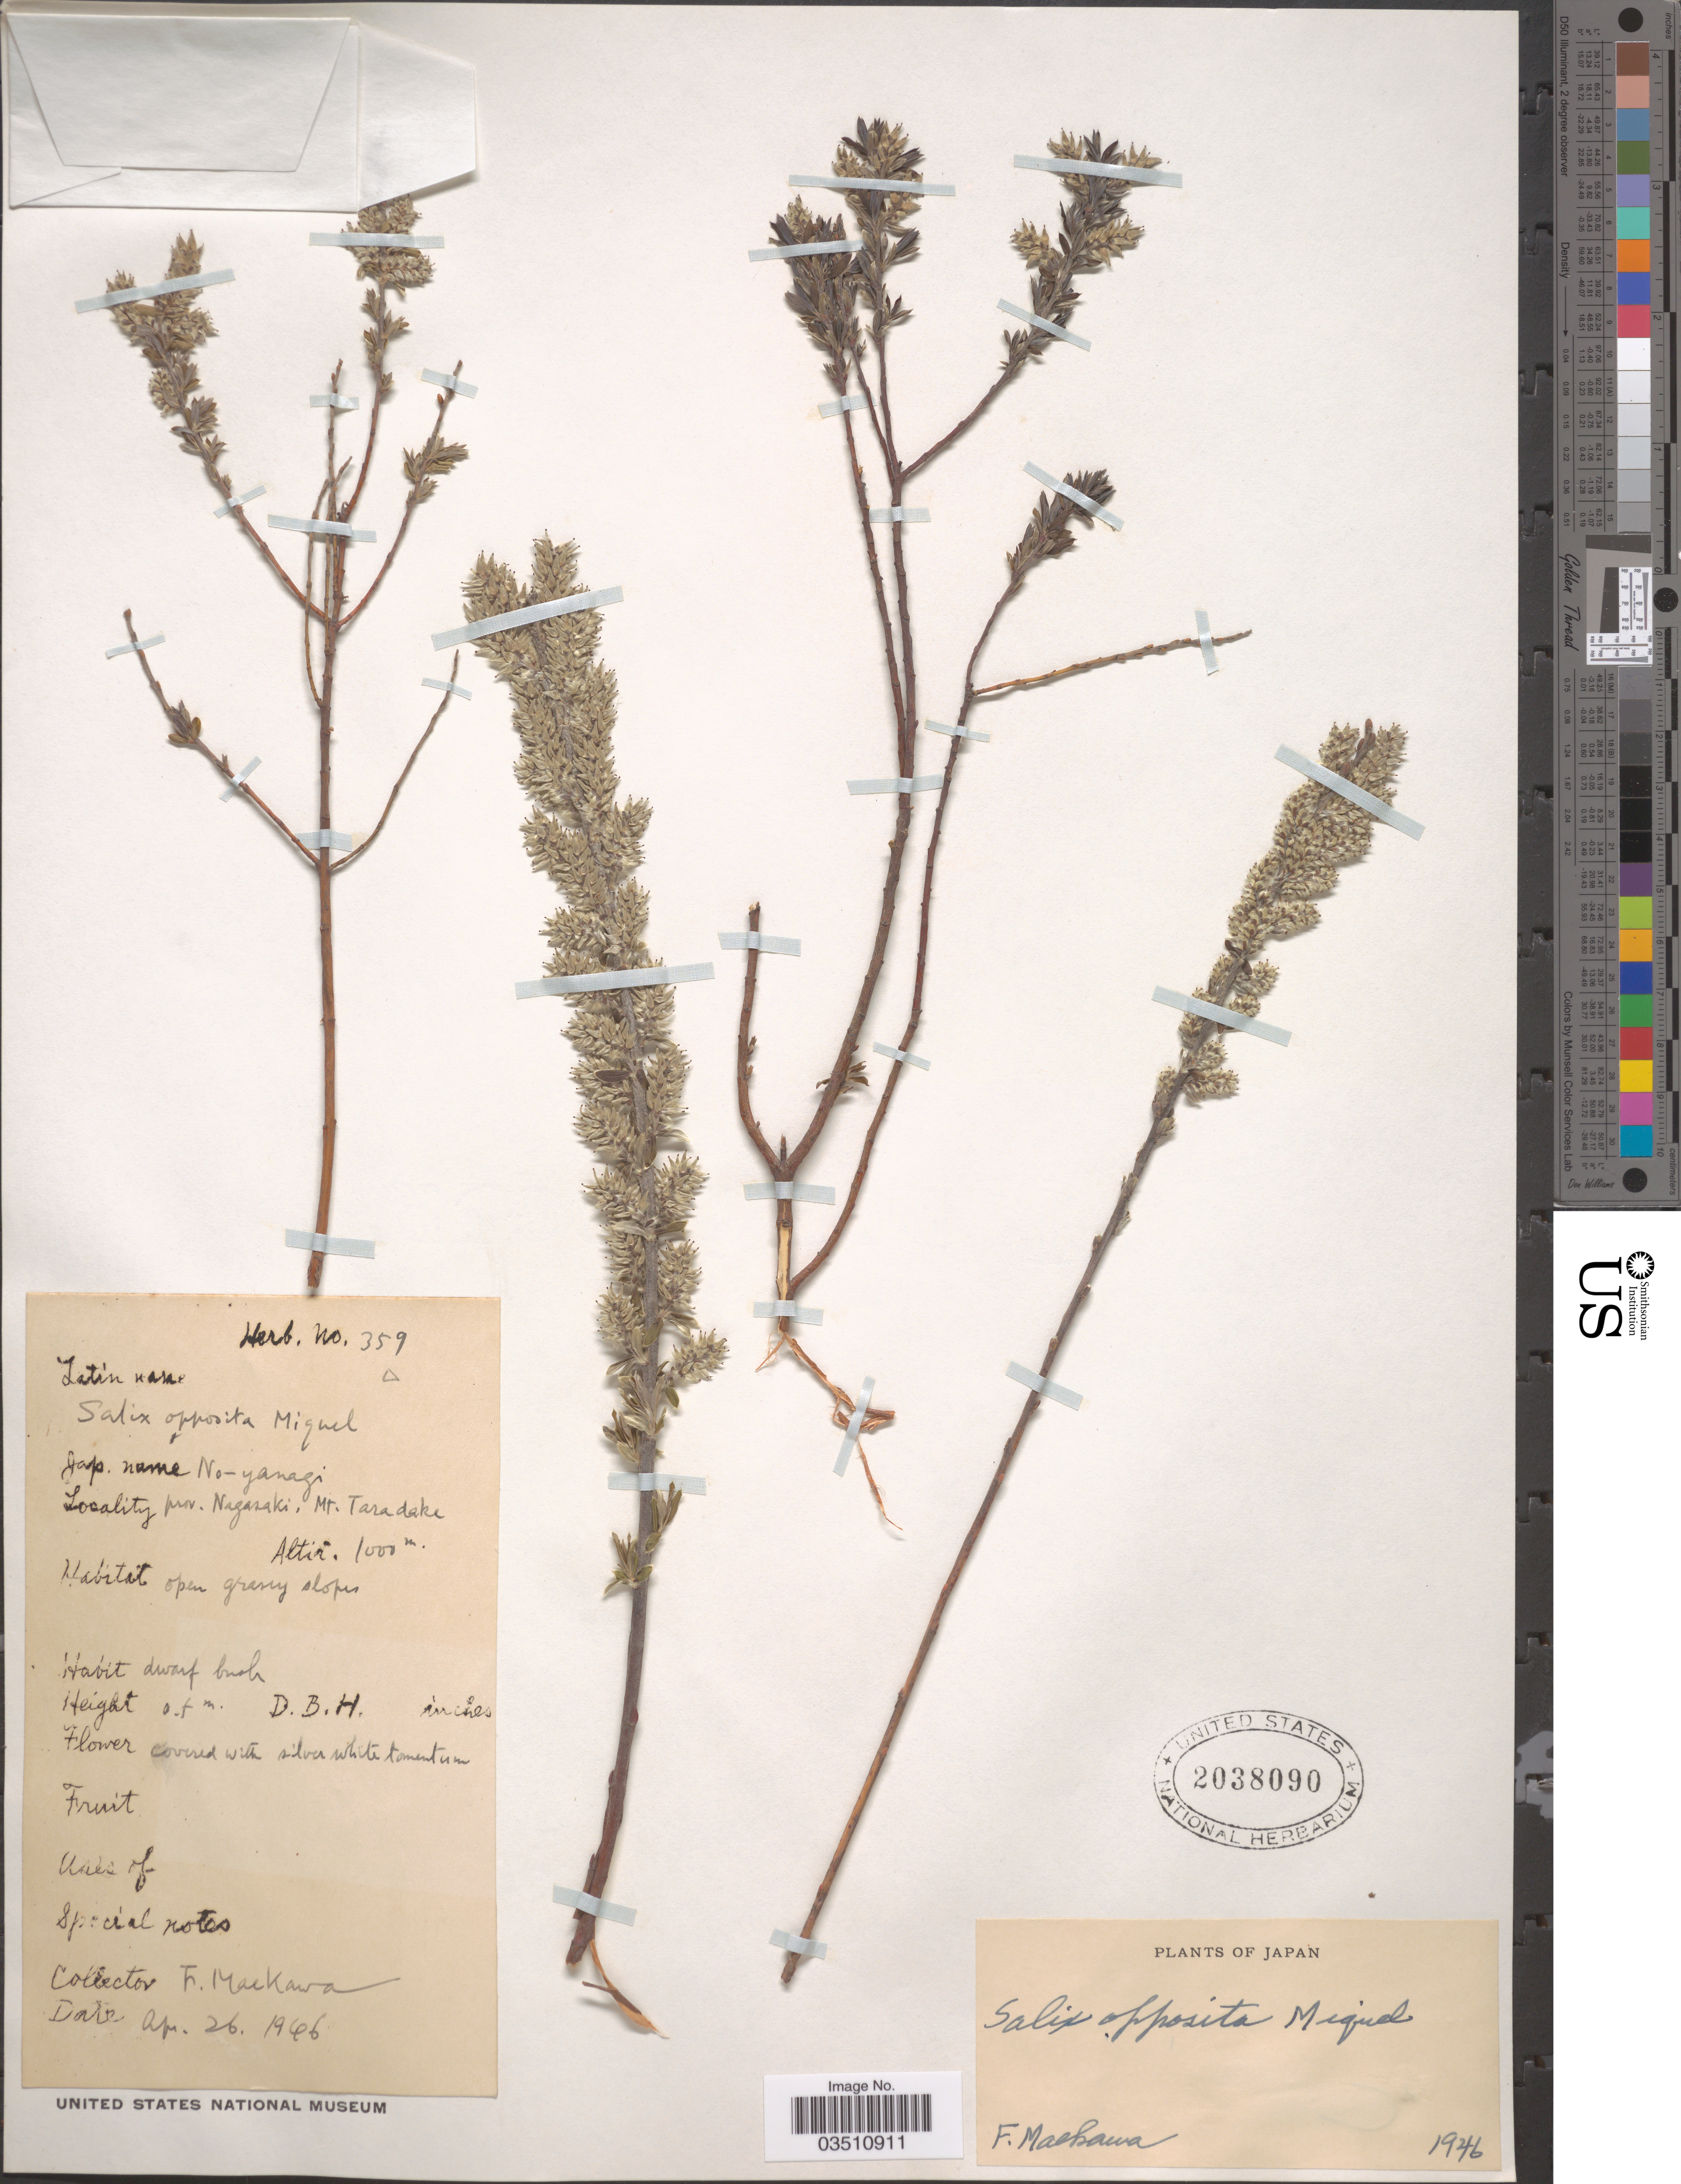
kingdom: Plantae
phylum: Tracheophyta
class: Magnoliopsida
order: Malpighiales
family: Salicaceae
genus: Salix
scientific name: Salix opposita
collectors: F. Maekawa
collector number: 359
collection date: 1946-04-26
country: Japan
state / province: Nagasaki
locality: Prov. Nagasaki, Mt. Taradake.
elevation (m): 1000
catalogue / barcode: US 2038090